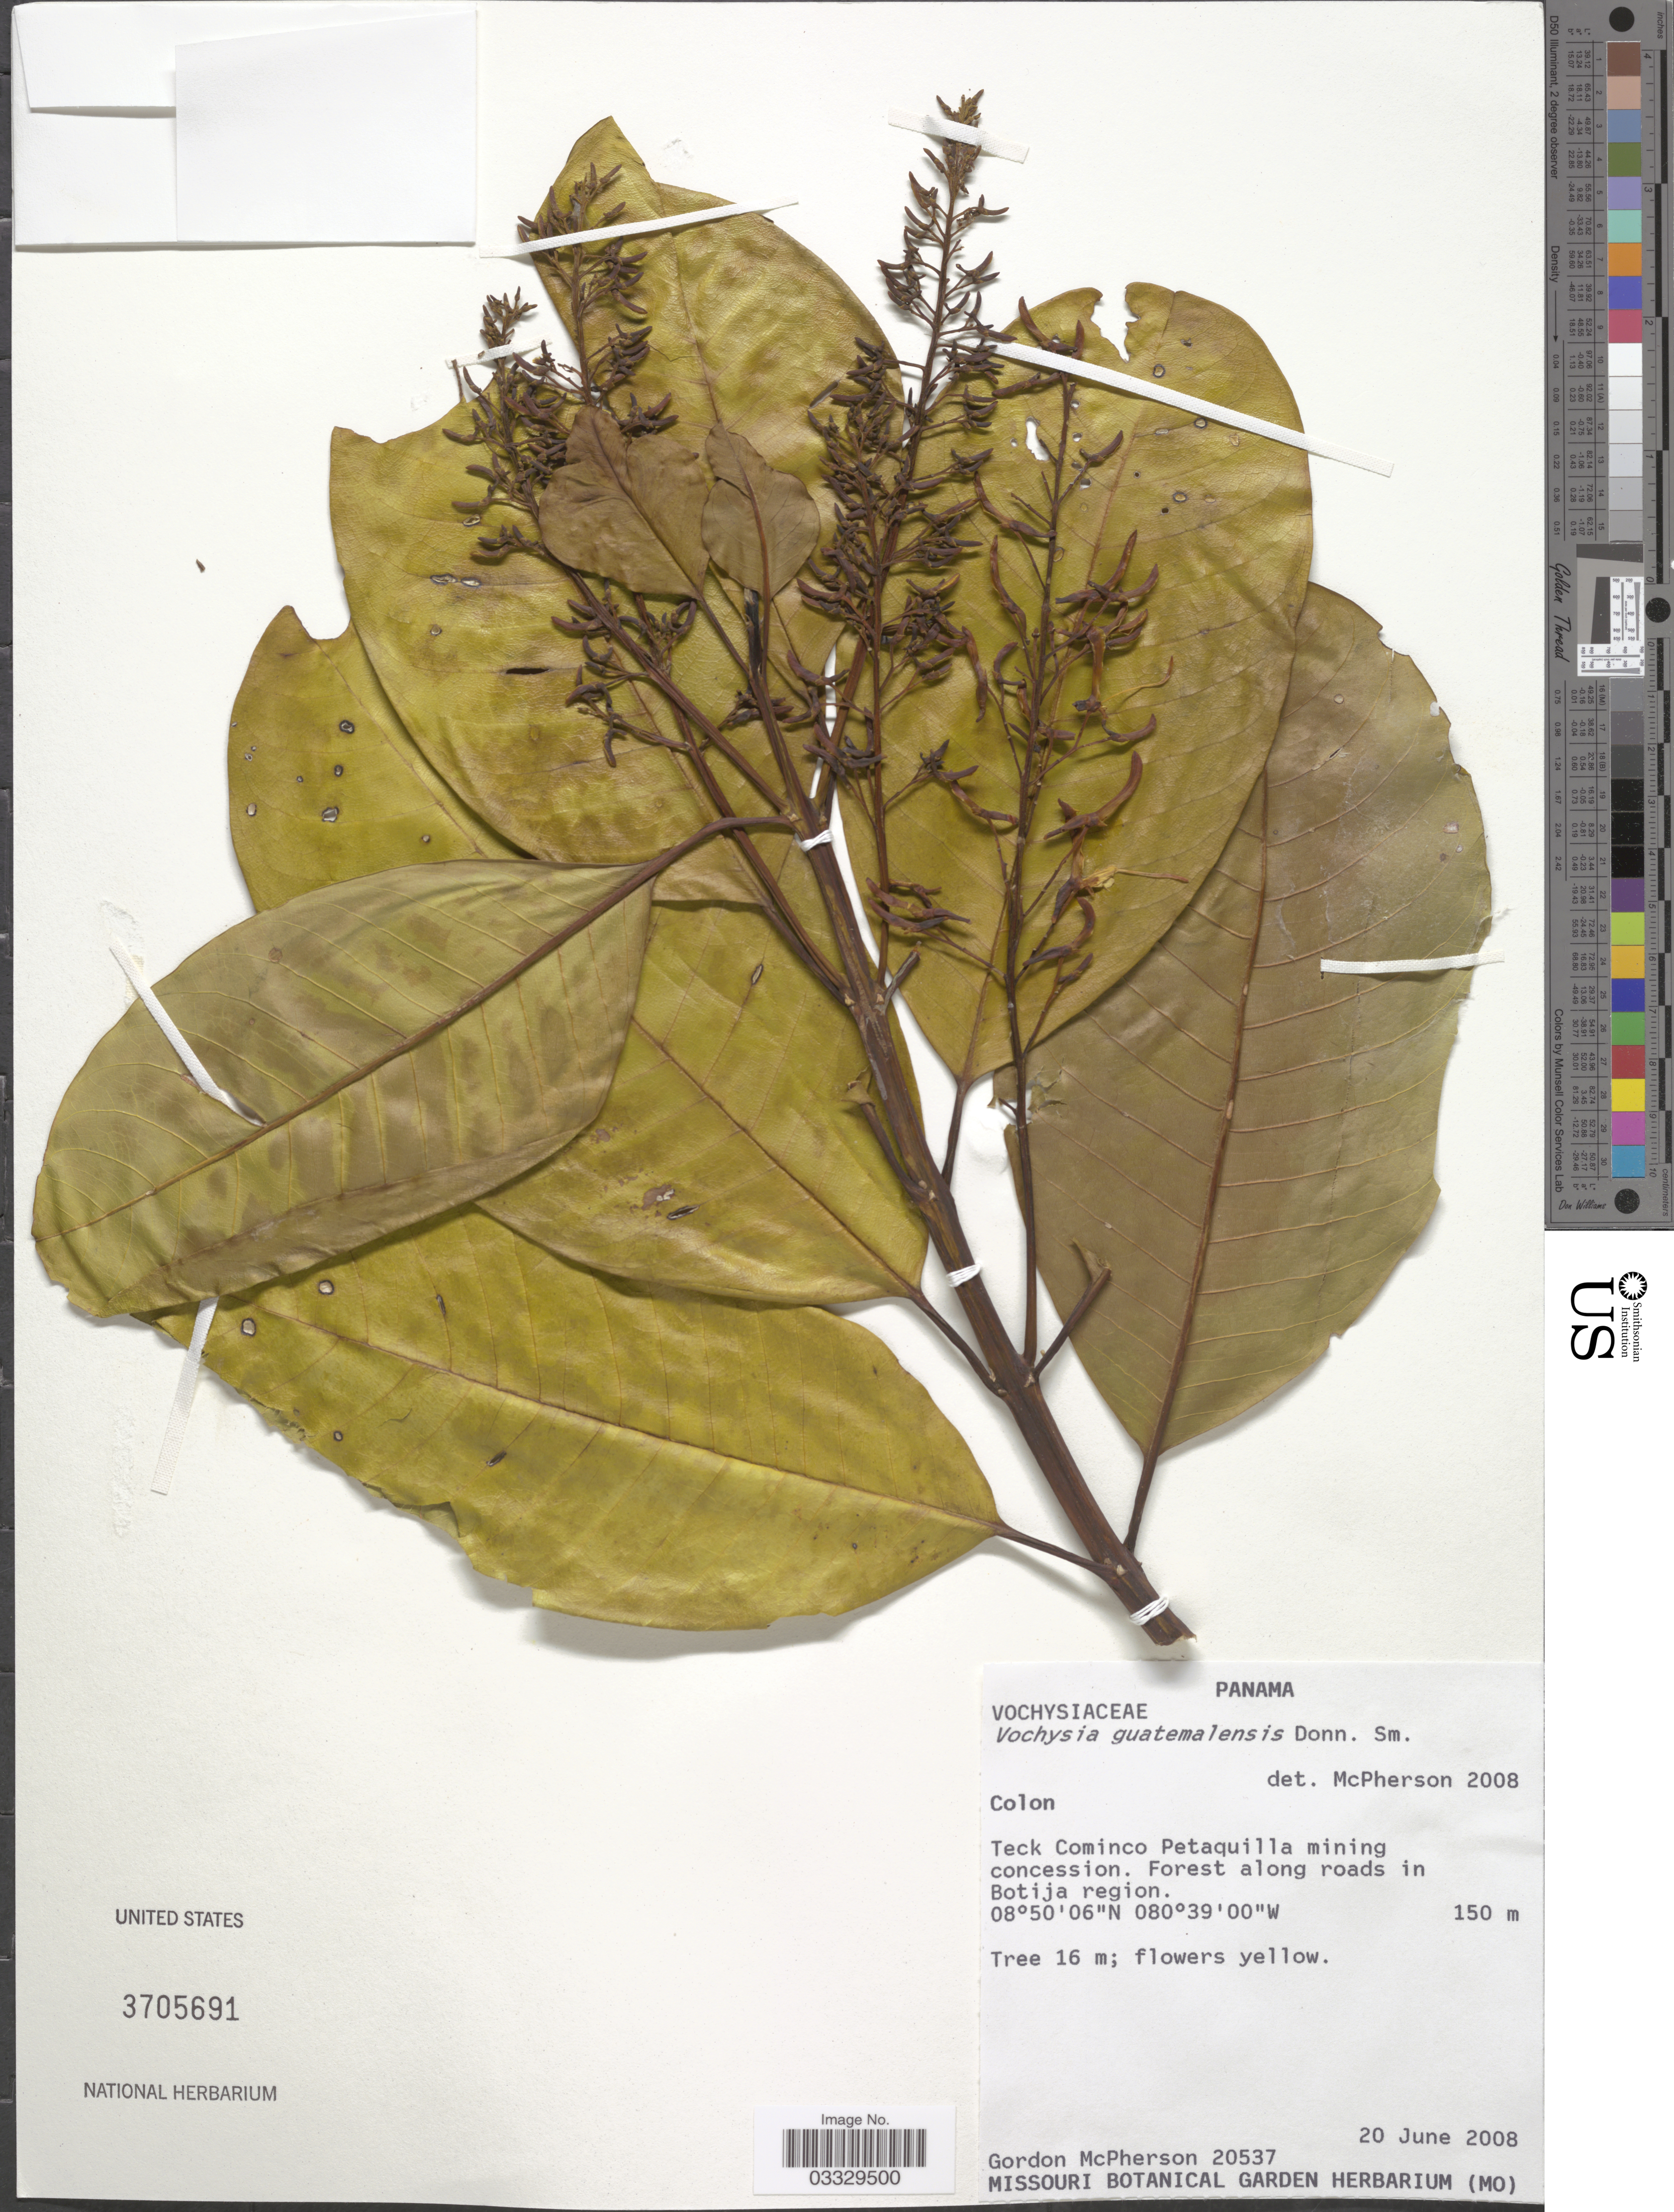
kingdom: Plantae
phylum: Tracheophyta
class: Magnoliopsida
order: Myrtales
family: Vochysiaceae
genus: Vochysia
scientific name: Vochysia guatemalensis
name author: Donn. Sm.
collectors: G. D. McPherson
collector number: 20537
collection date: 2008-06-20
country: Panama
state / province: Colón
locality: Teck Cominco Petaquilla mining concession. Forest along roads in Botija region.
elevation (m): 150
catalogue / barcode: US 3705691